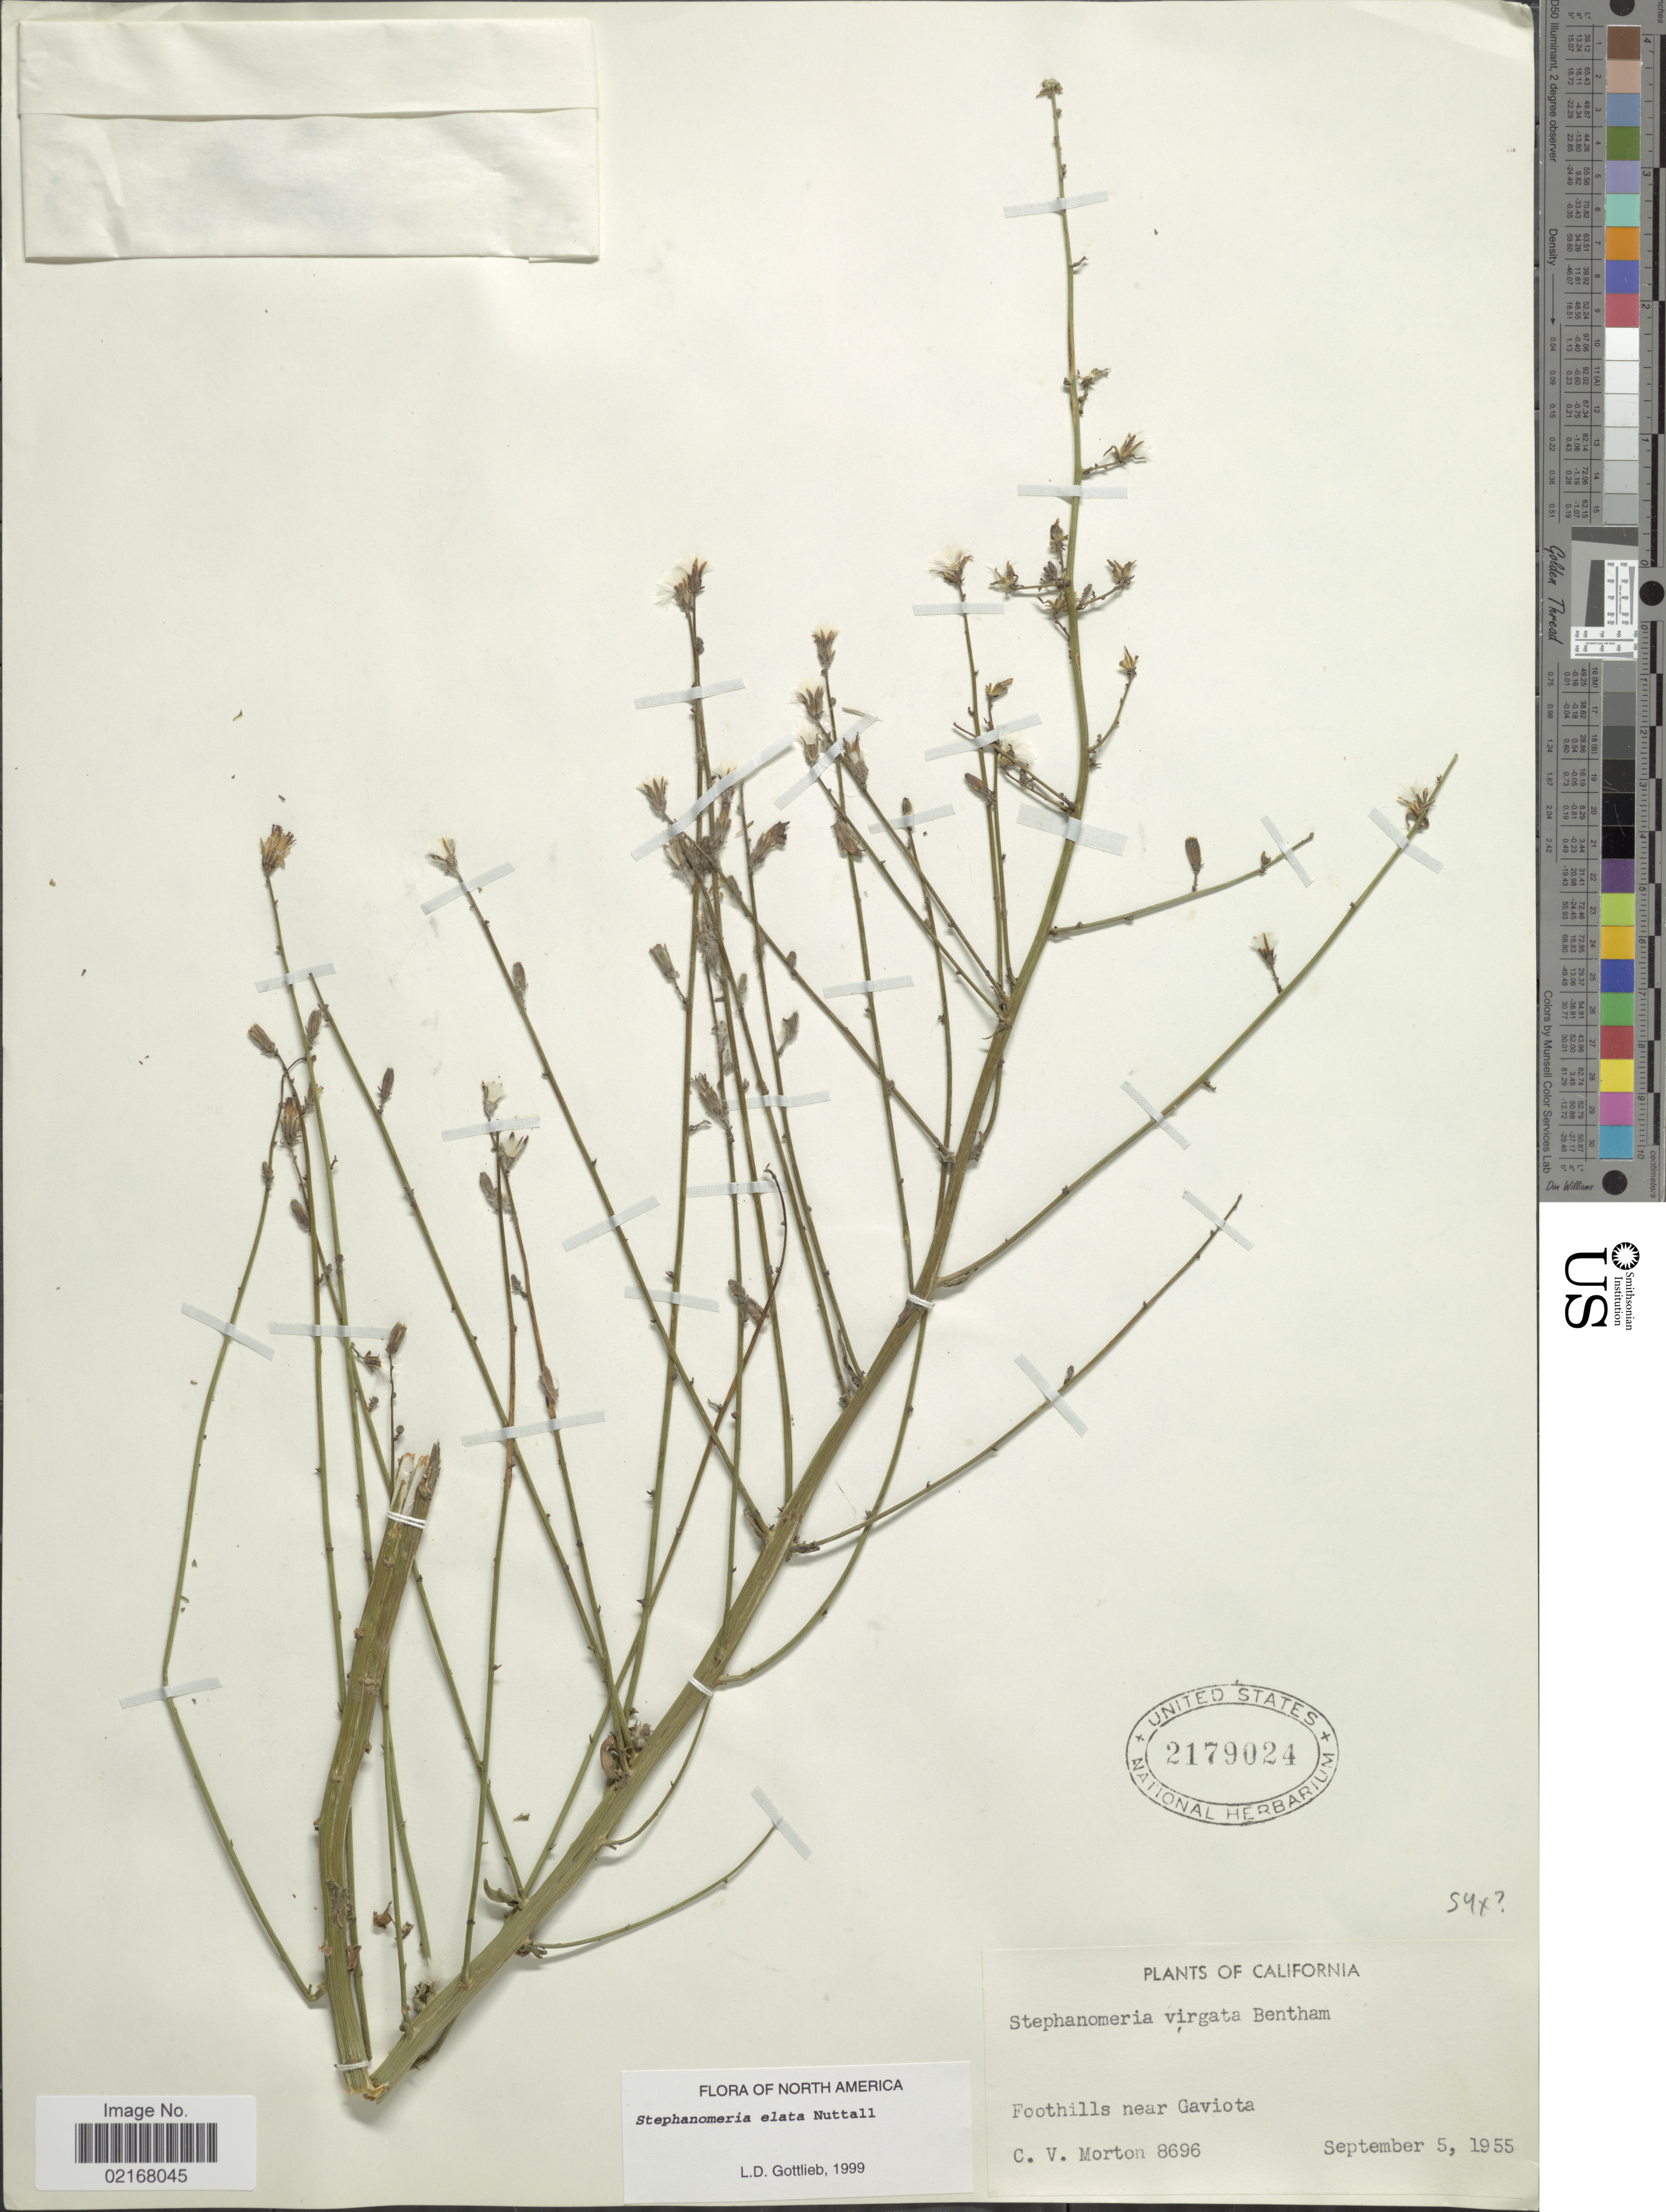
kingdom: Plantae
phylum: Tracheophyta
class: Magnoliopsida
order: Asterales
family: Asteraceae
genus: Stephanomeria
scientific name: Stephanomeria elata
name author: Nutt.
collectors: C. V. Morton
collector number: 8696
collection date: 1955-09-05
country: United States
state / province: California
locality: Foothills near Gaviota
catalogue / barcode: US 2179024